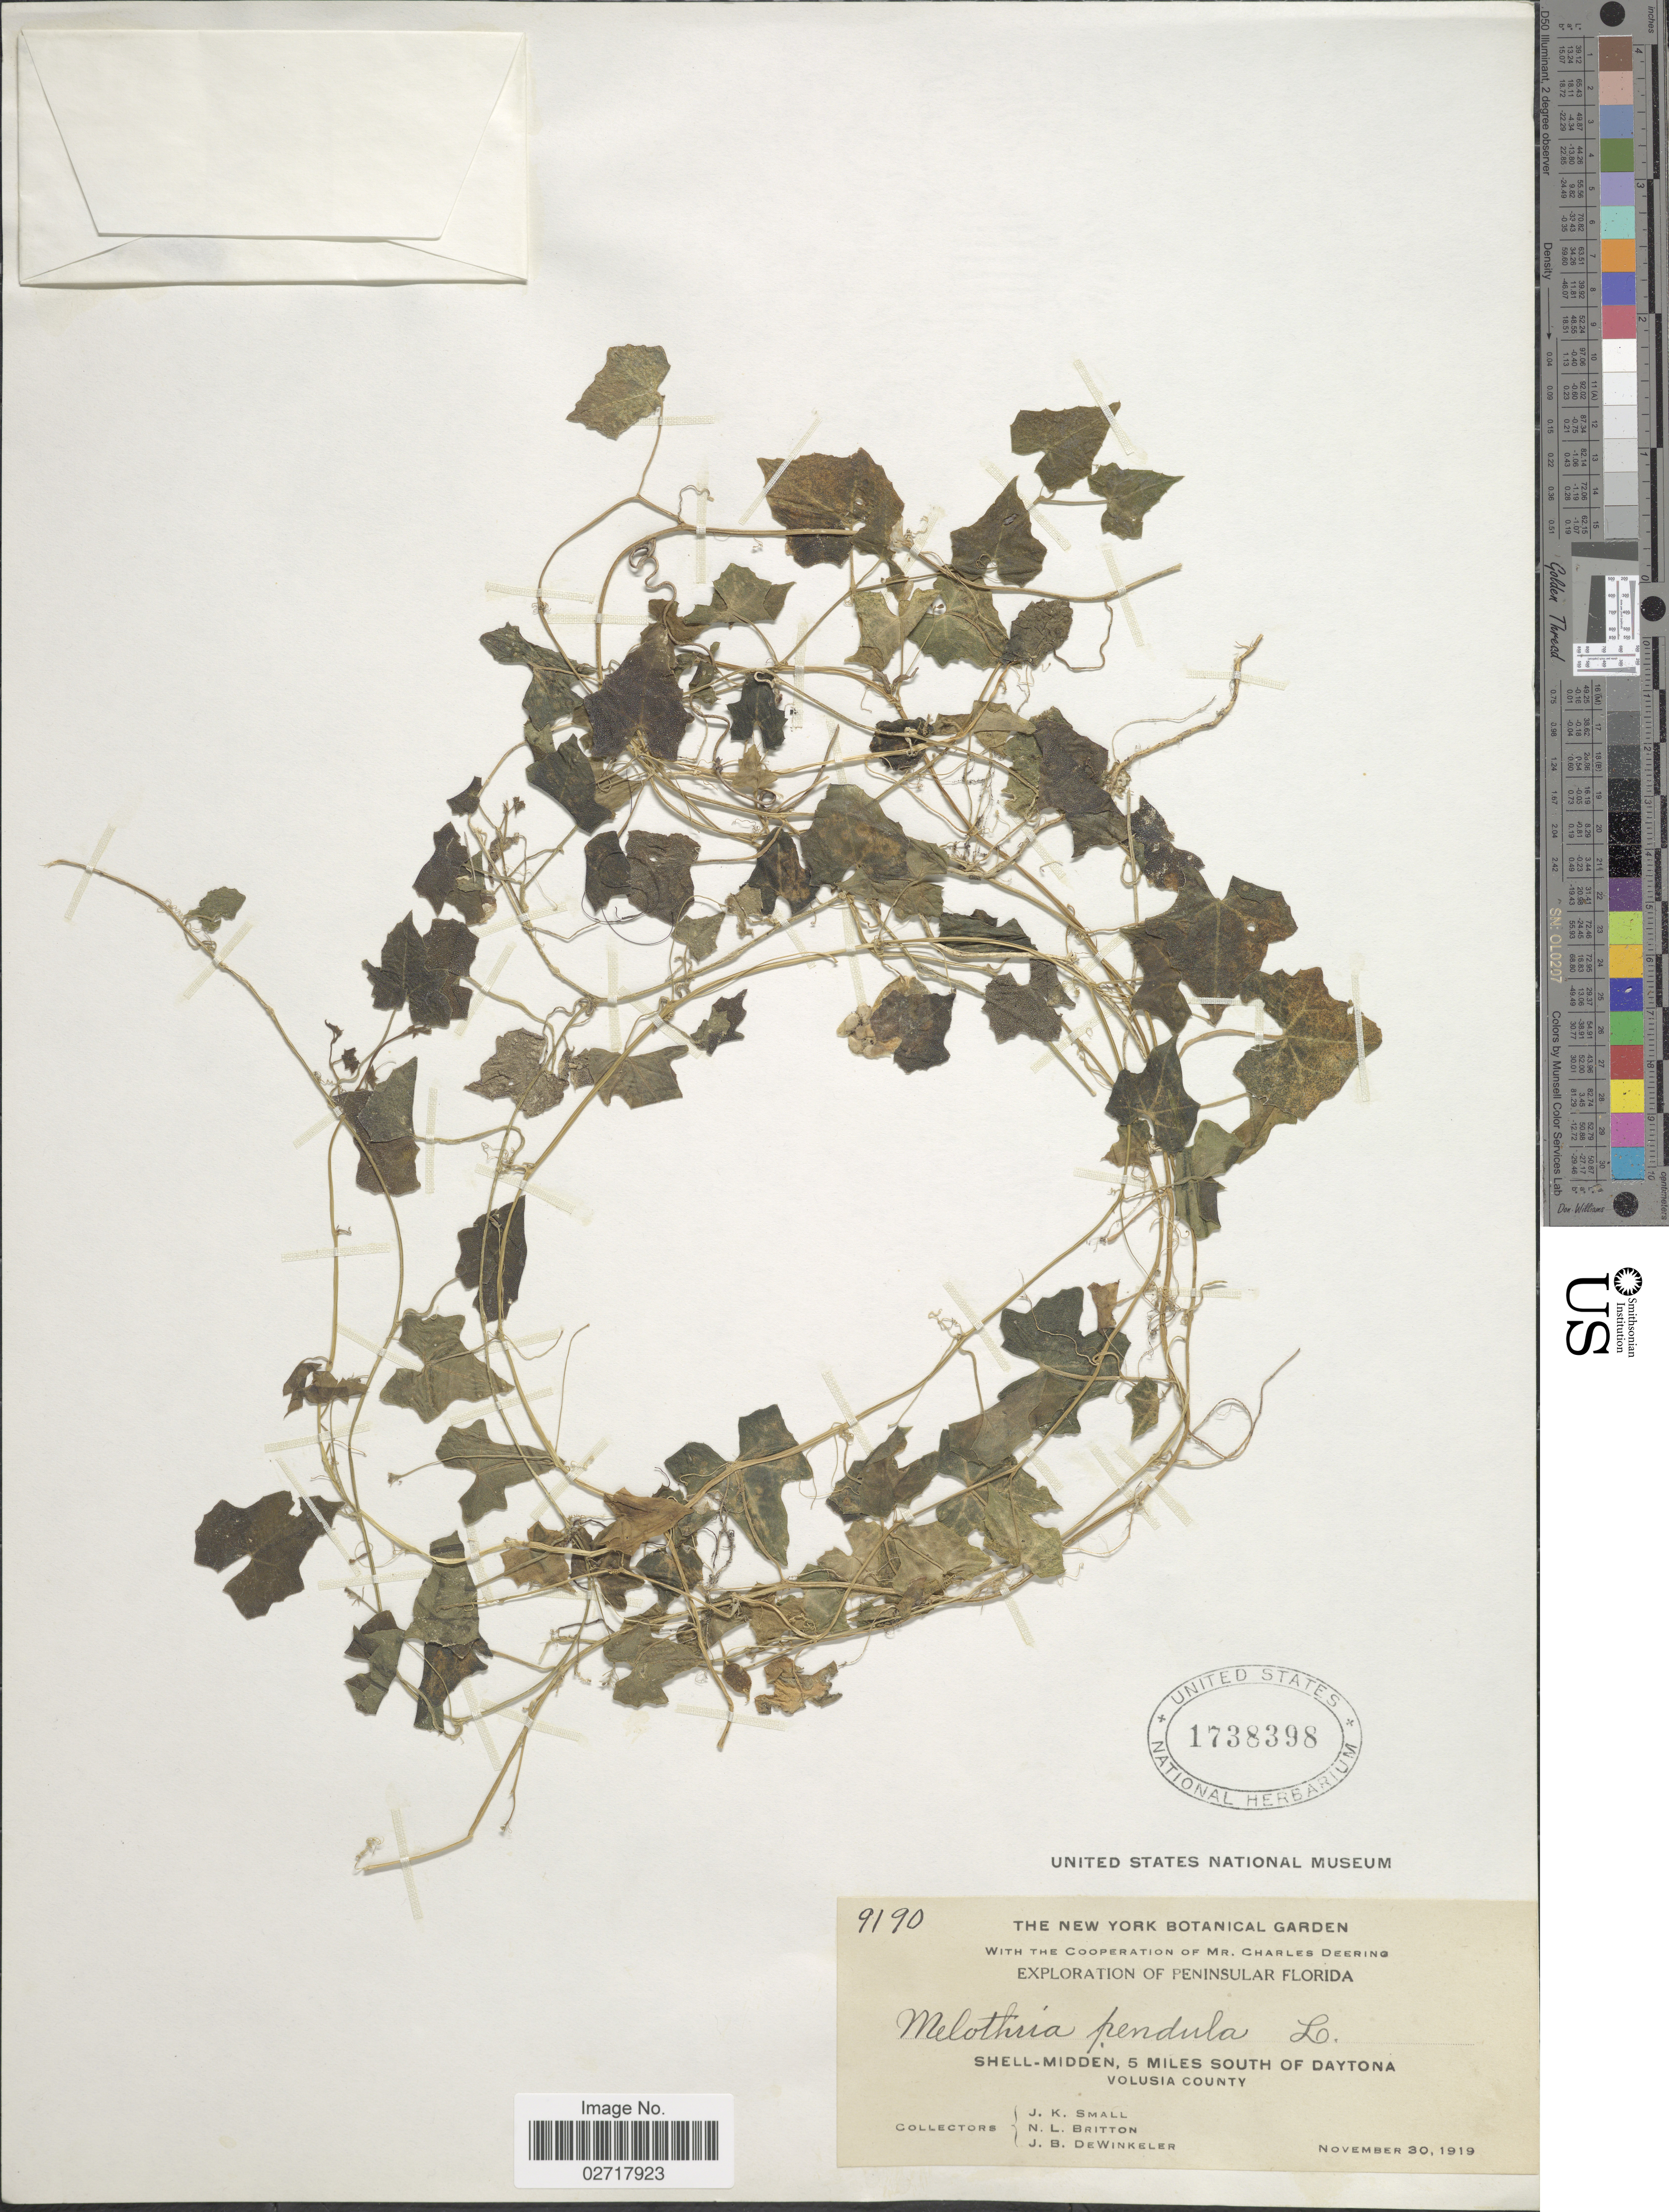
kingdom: Plantae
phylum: Tracheophyta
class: Magnoliopsida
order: Cucurbitales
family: Cucurbitaceae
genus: Melothria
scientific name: Melothria pendula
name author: L.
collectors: J. K. Small, N. Britton & J. B. Dewinkeler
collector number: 9190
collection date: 1919-11-30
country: United States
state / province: Florida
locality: Peninsular Florida. Shell-midden, 5 miles south of Daytona. Volusia County.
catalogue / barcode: US 1738398